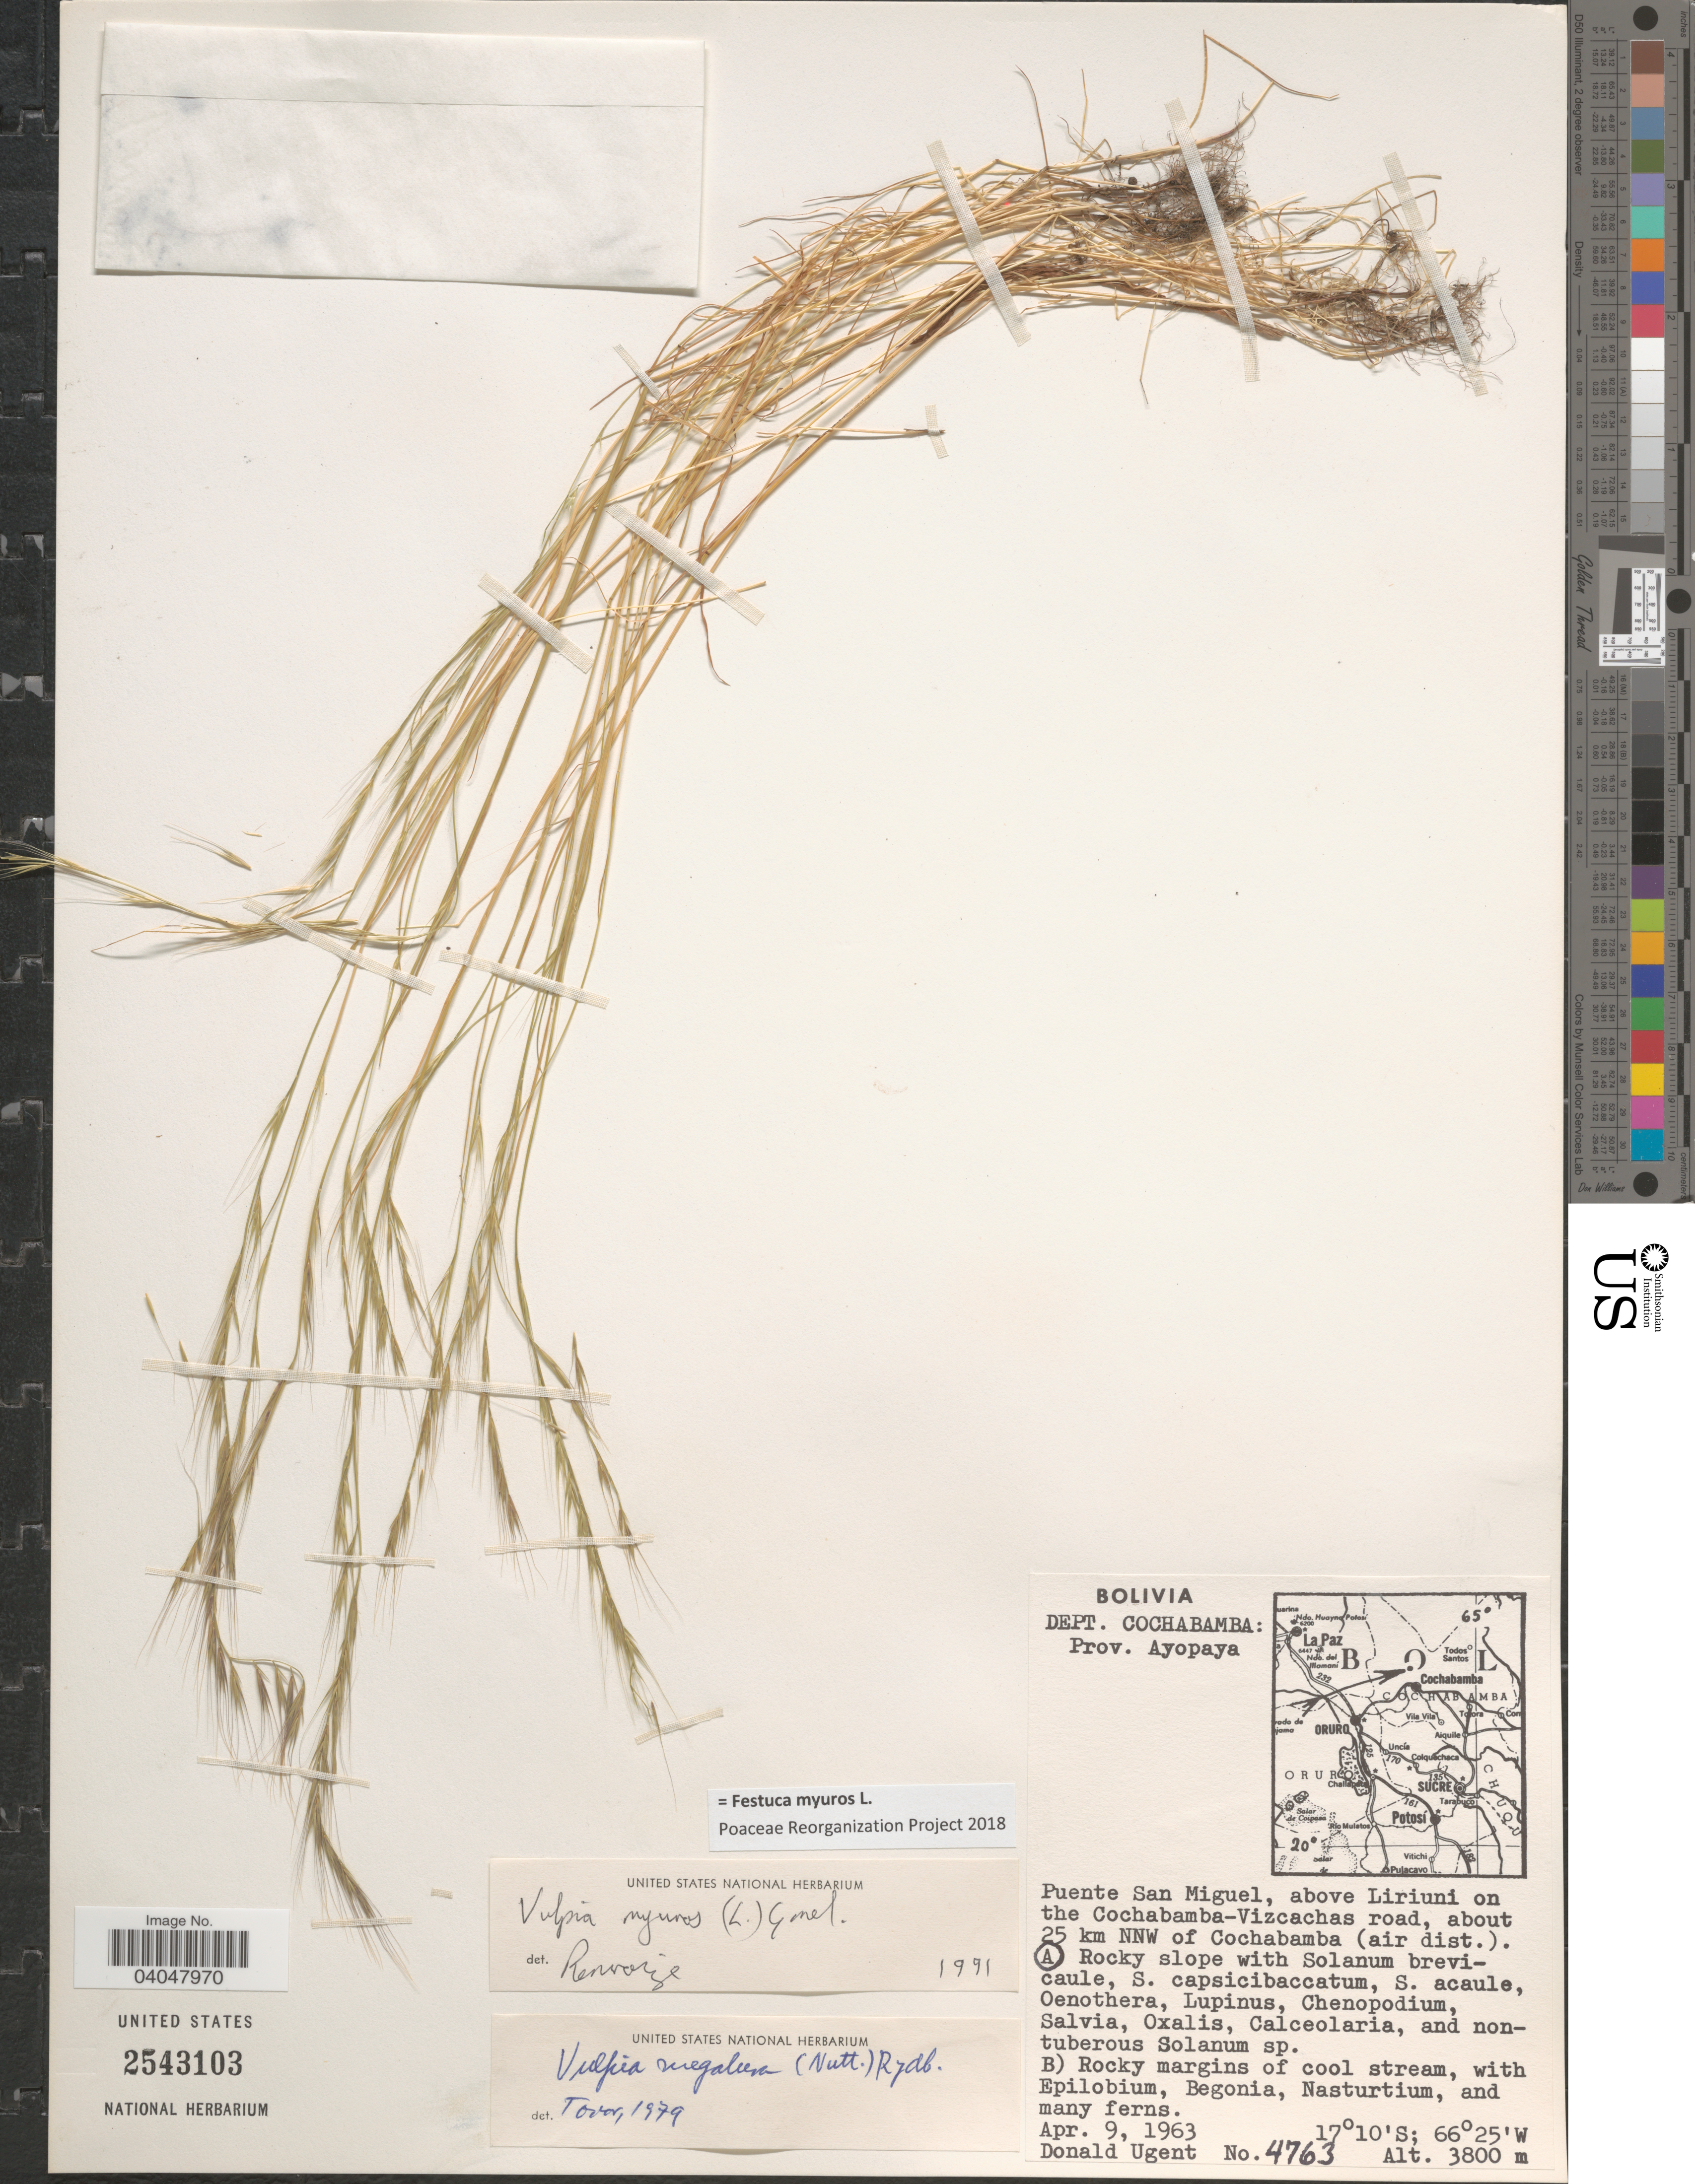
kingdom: Plantae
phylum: Tracheophyta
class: Liliopsida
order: Poales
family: Poaceae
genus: Festuca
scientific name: Festuca myuros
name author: L.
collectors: D. Ugent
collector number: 4736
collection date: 1963-04-09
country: Bolivia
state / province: Cochabamba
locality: Dept. Cochabamba: Prov. Ayopaya. Puente San Miguel, above Liriuni on the Cochabamba-Vizcachas road, about 25 km NNW of Cochabamba (air dist.).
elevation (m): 3800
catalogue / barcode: US 2543103